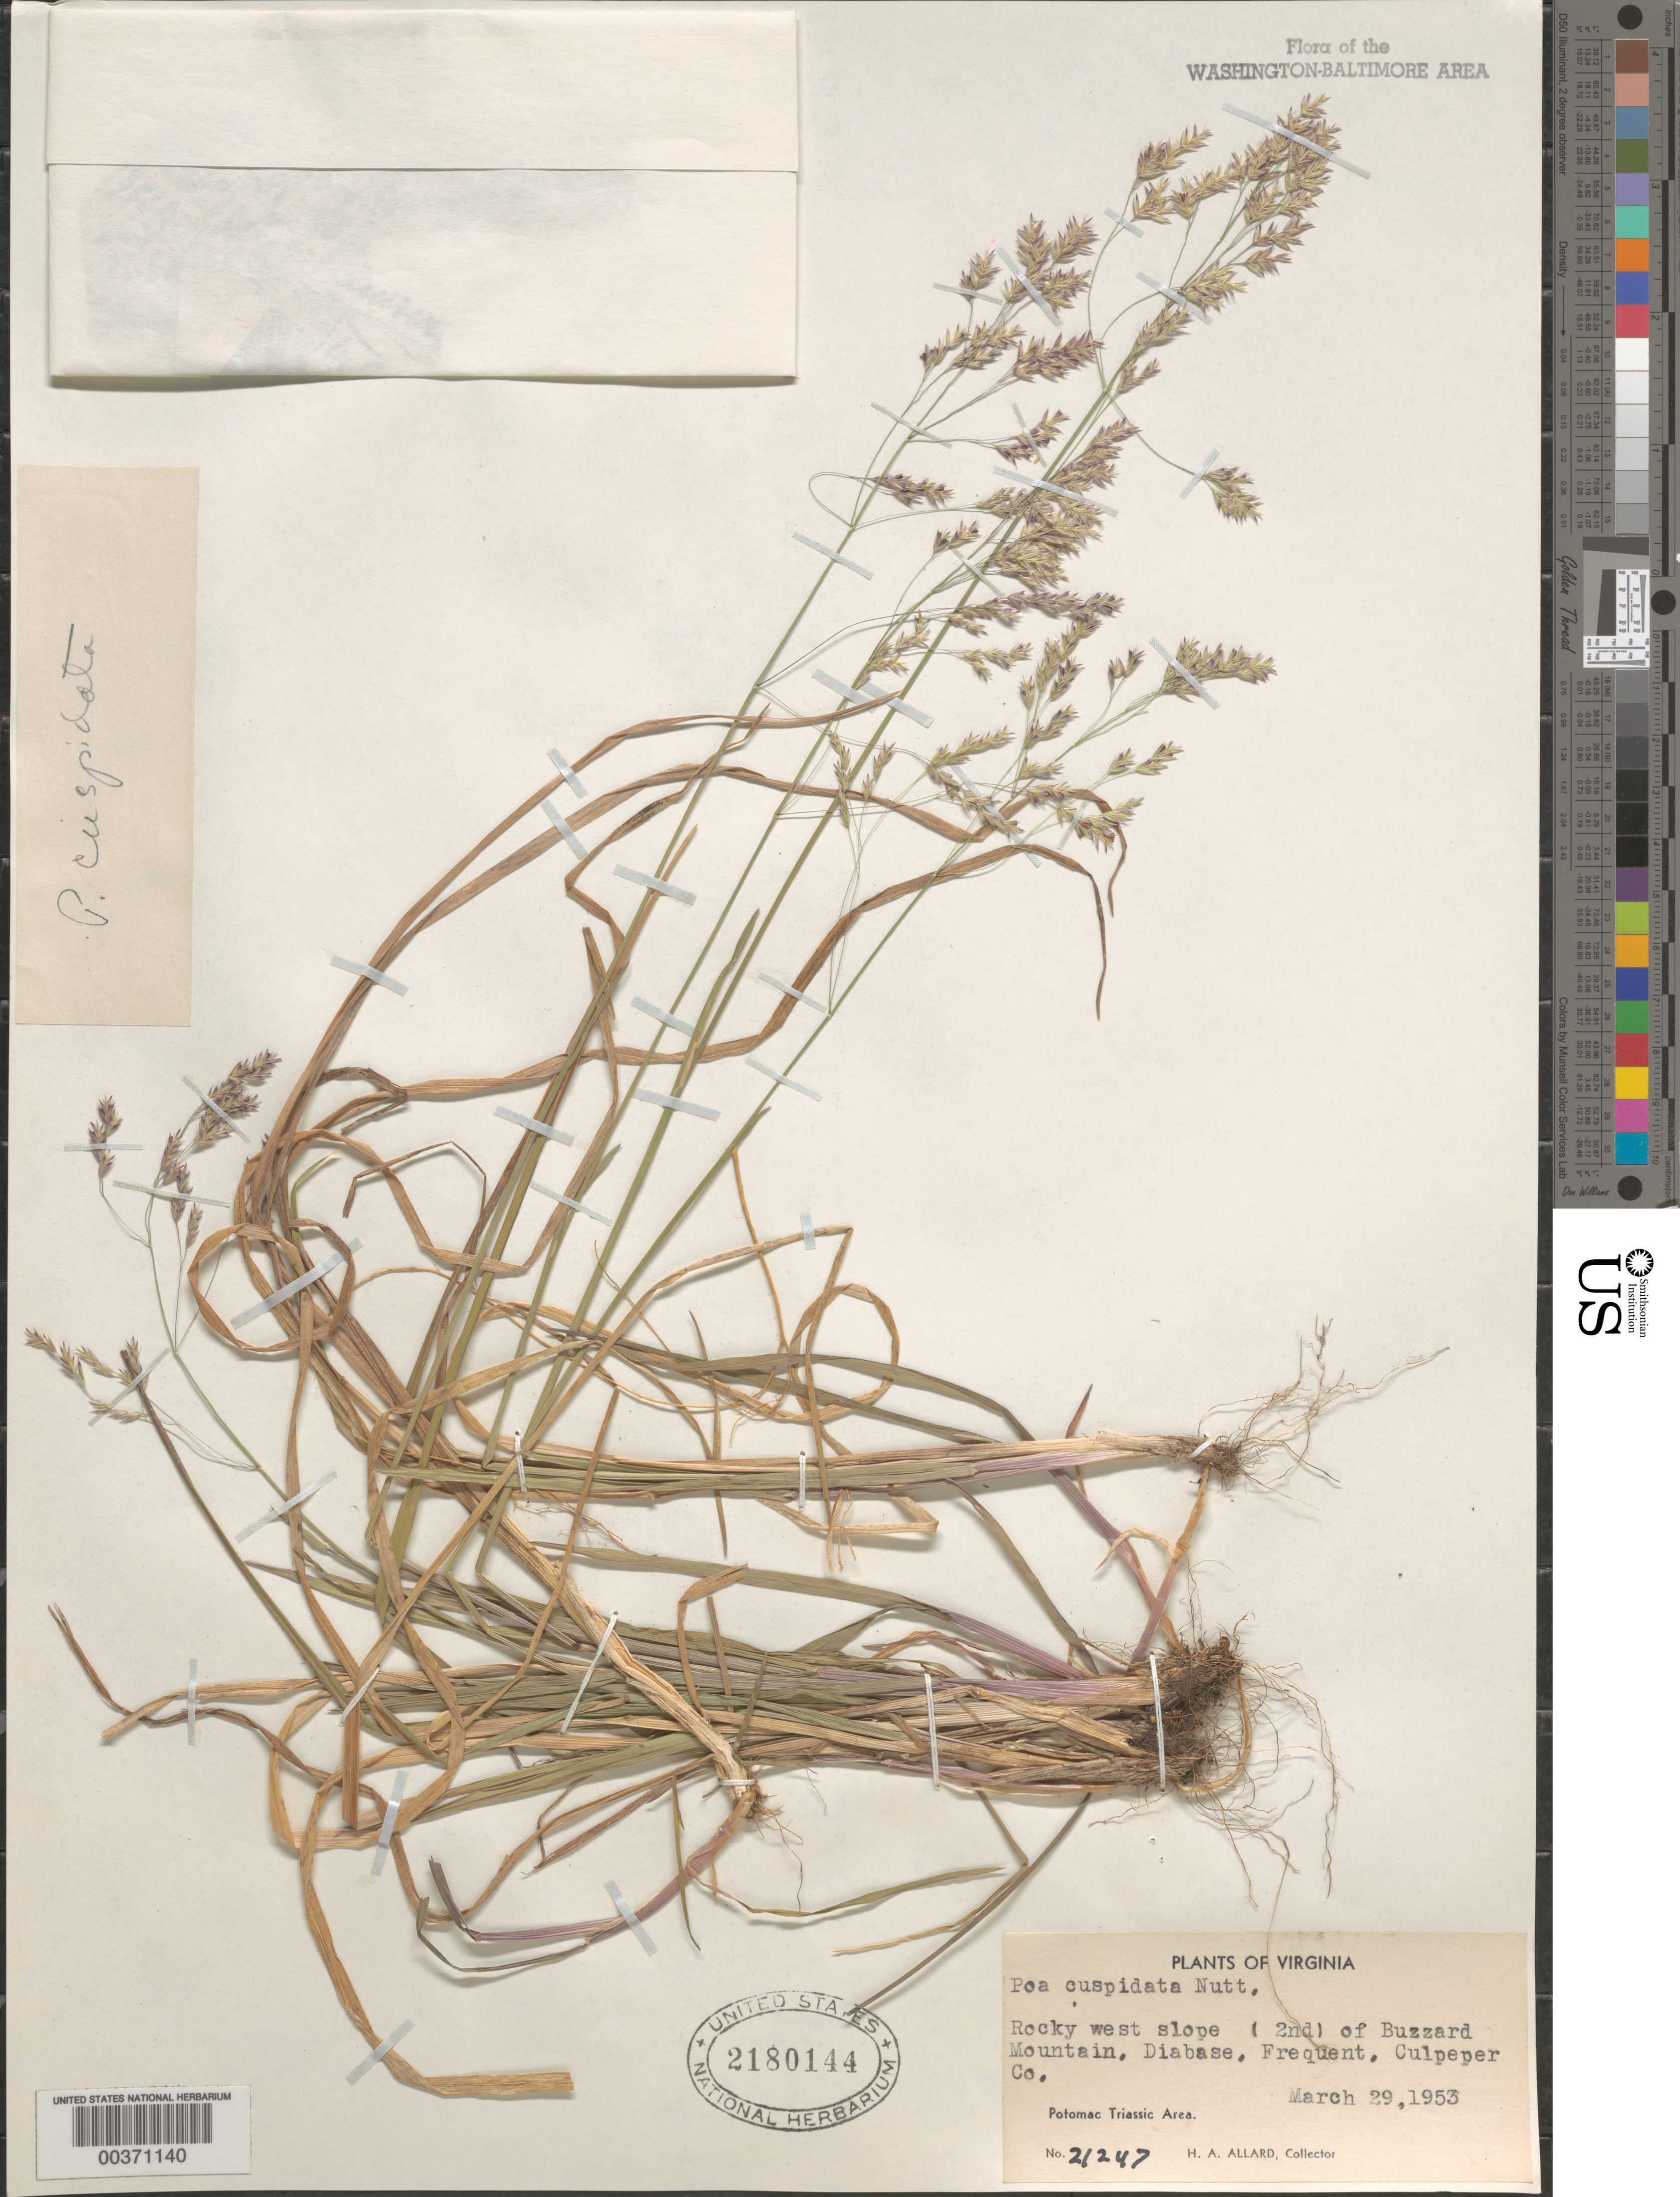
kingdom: Plantae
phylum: Tracheophyta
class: Liliopsida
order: Poales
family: Poaceae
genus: Poa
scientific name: Poa cuspidata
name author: Nutt.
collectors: H. A. Allard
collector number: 21247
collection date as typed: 29 Mar 1953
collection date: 1953-03-29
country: United States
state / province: Virginia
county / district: Culpeper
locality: Buzzard Mountain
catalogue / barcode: US 2180144